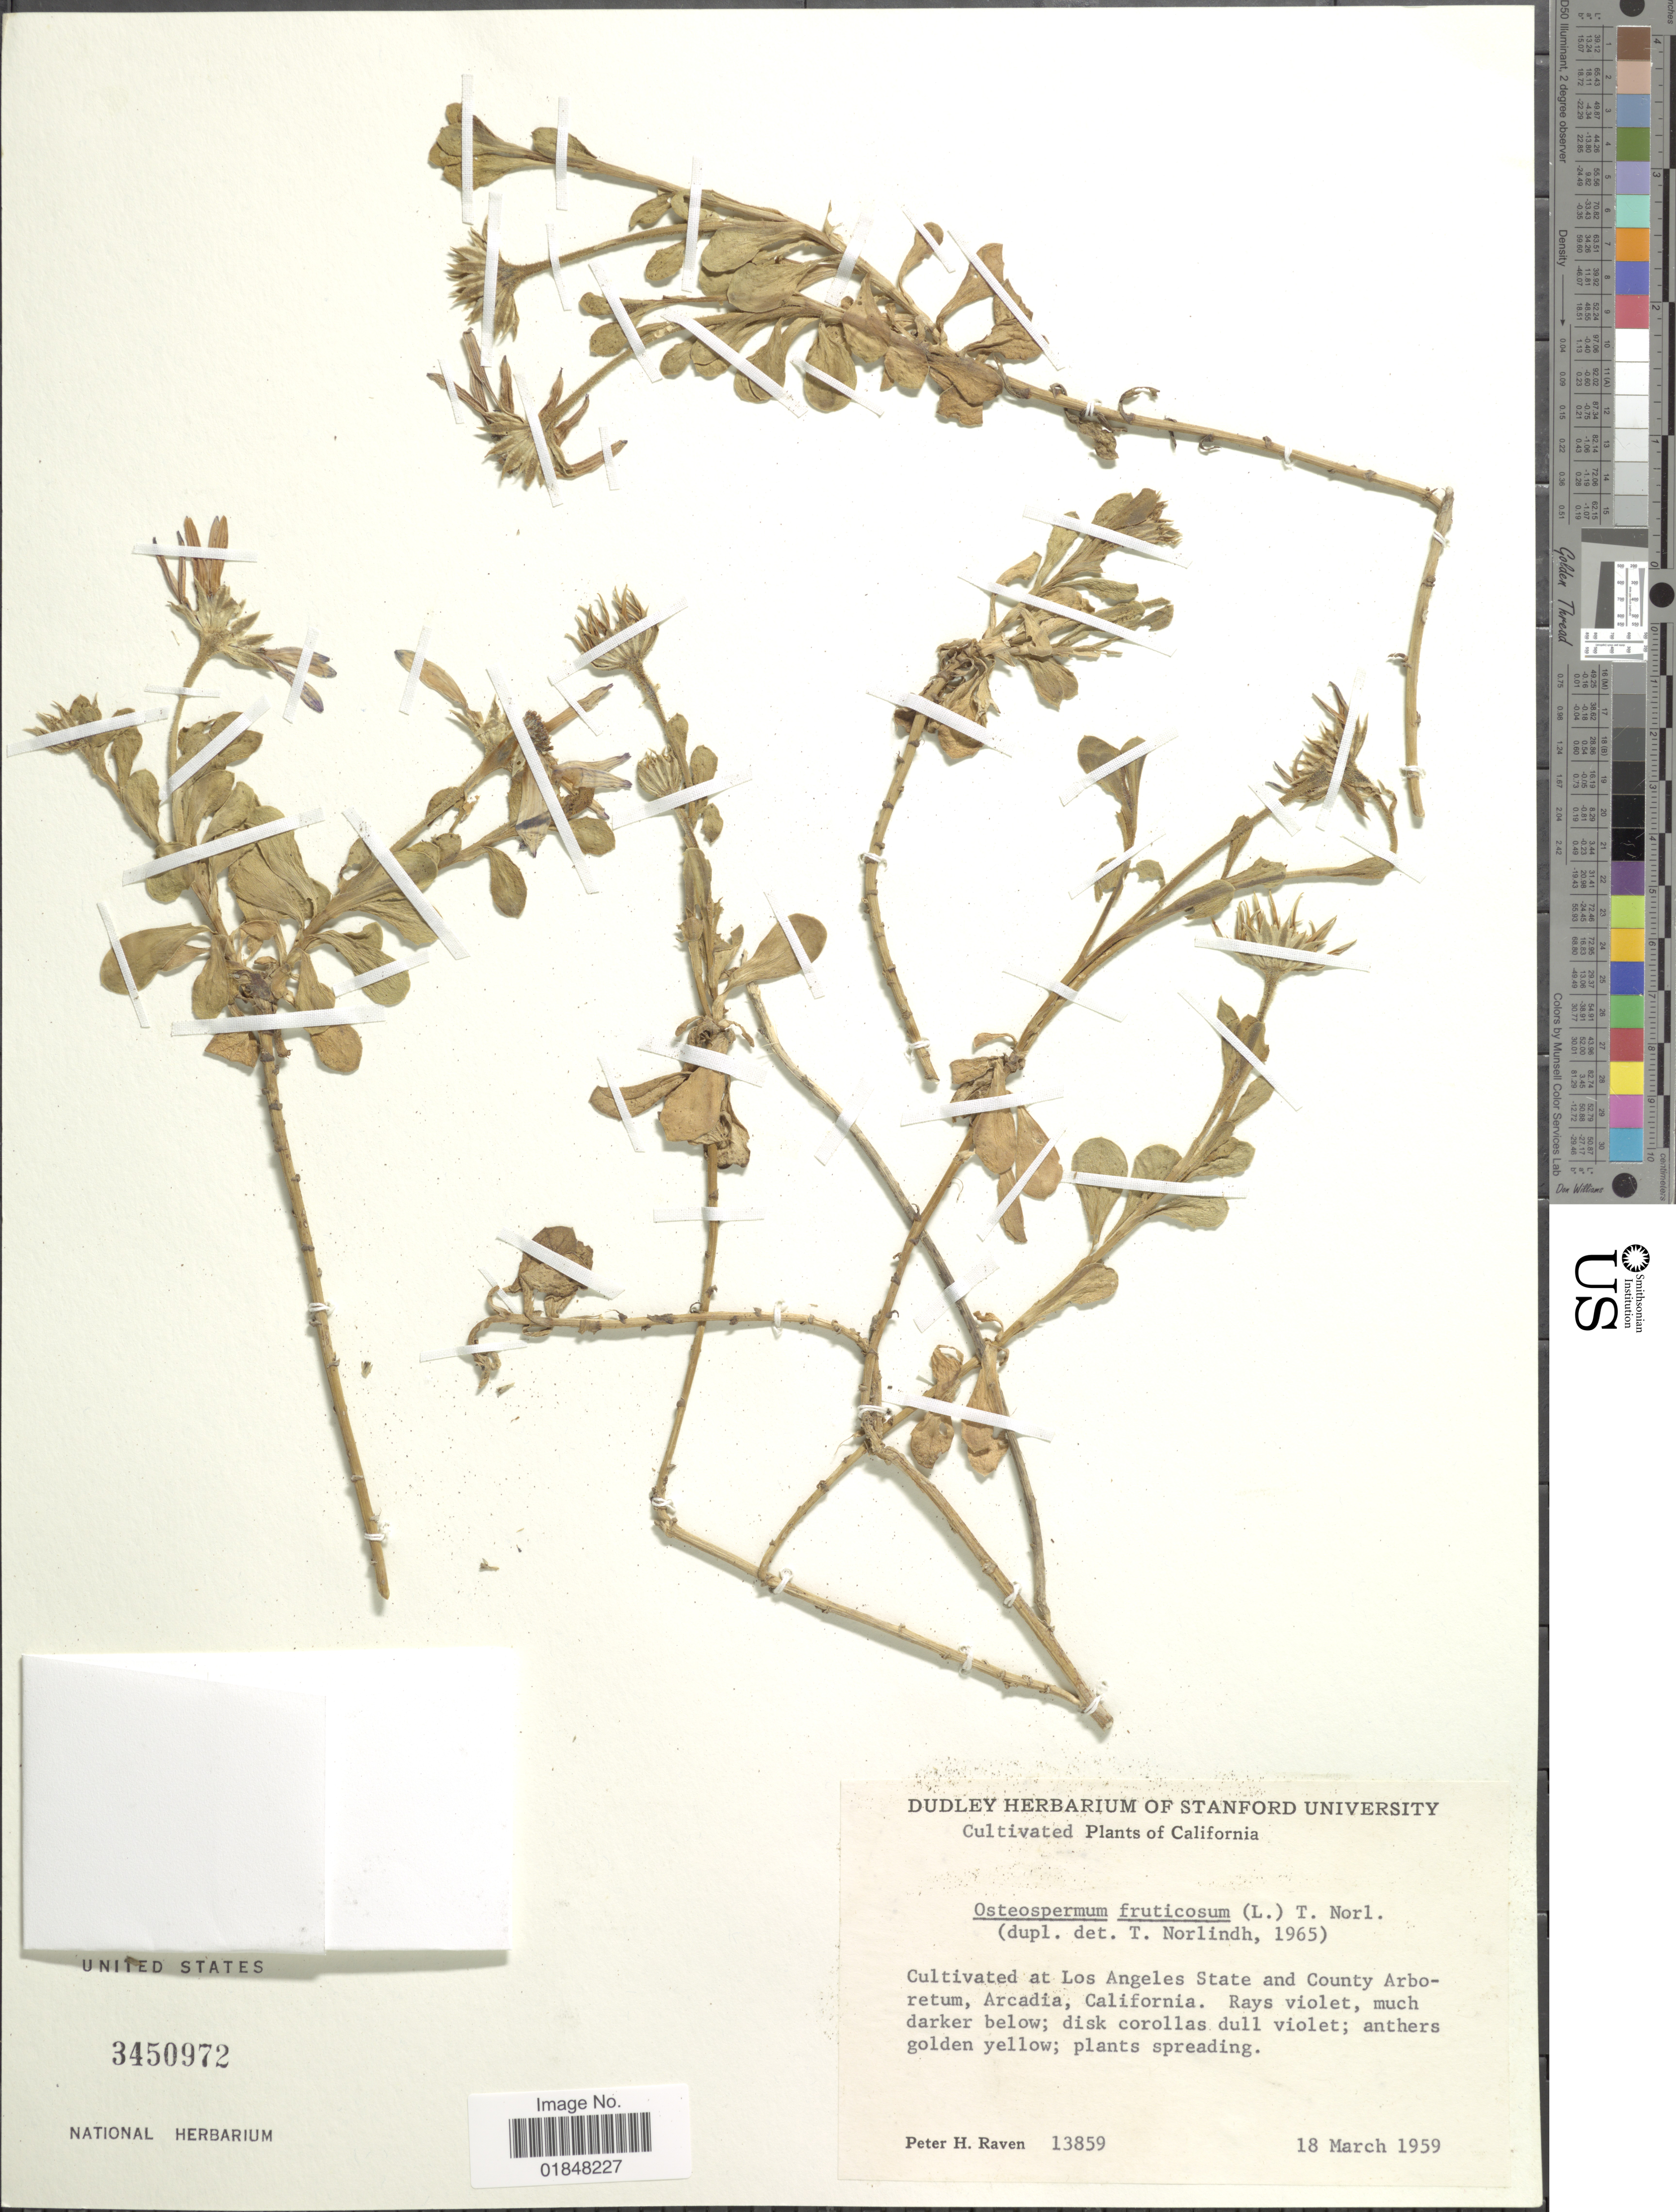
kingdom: Plantae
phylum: Tracheophyta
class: Magnoliopsida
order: Asterales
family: Asteraceae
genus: Osteospermum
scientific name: Osteospermum fruticosum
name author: (L.) Norl.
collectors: P. Raven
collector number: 13859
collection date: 1959-03-18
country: United States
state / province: California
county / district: Los Angeles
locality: Los Angeles State and County Arboretum, Arcadia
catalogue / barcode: US 3450972